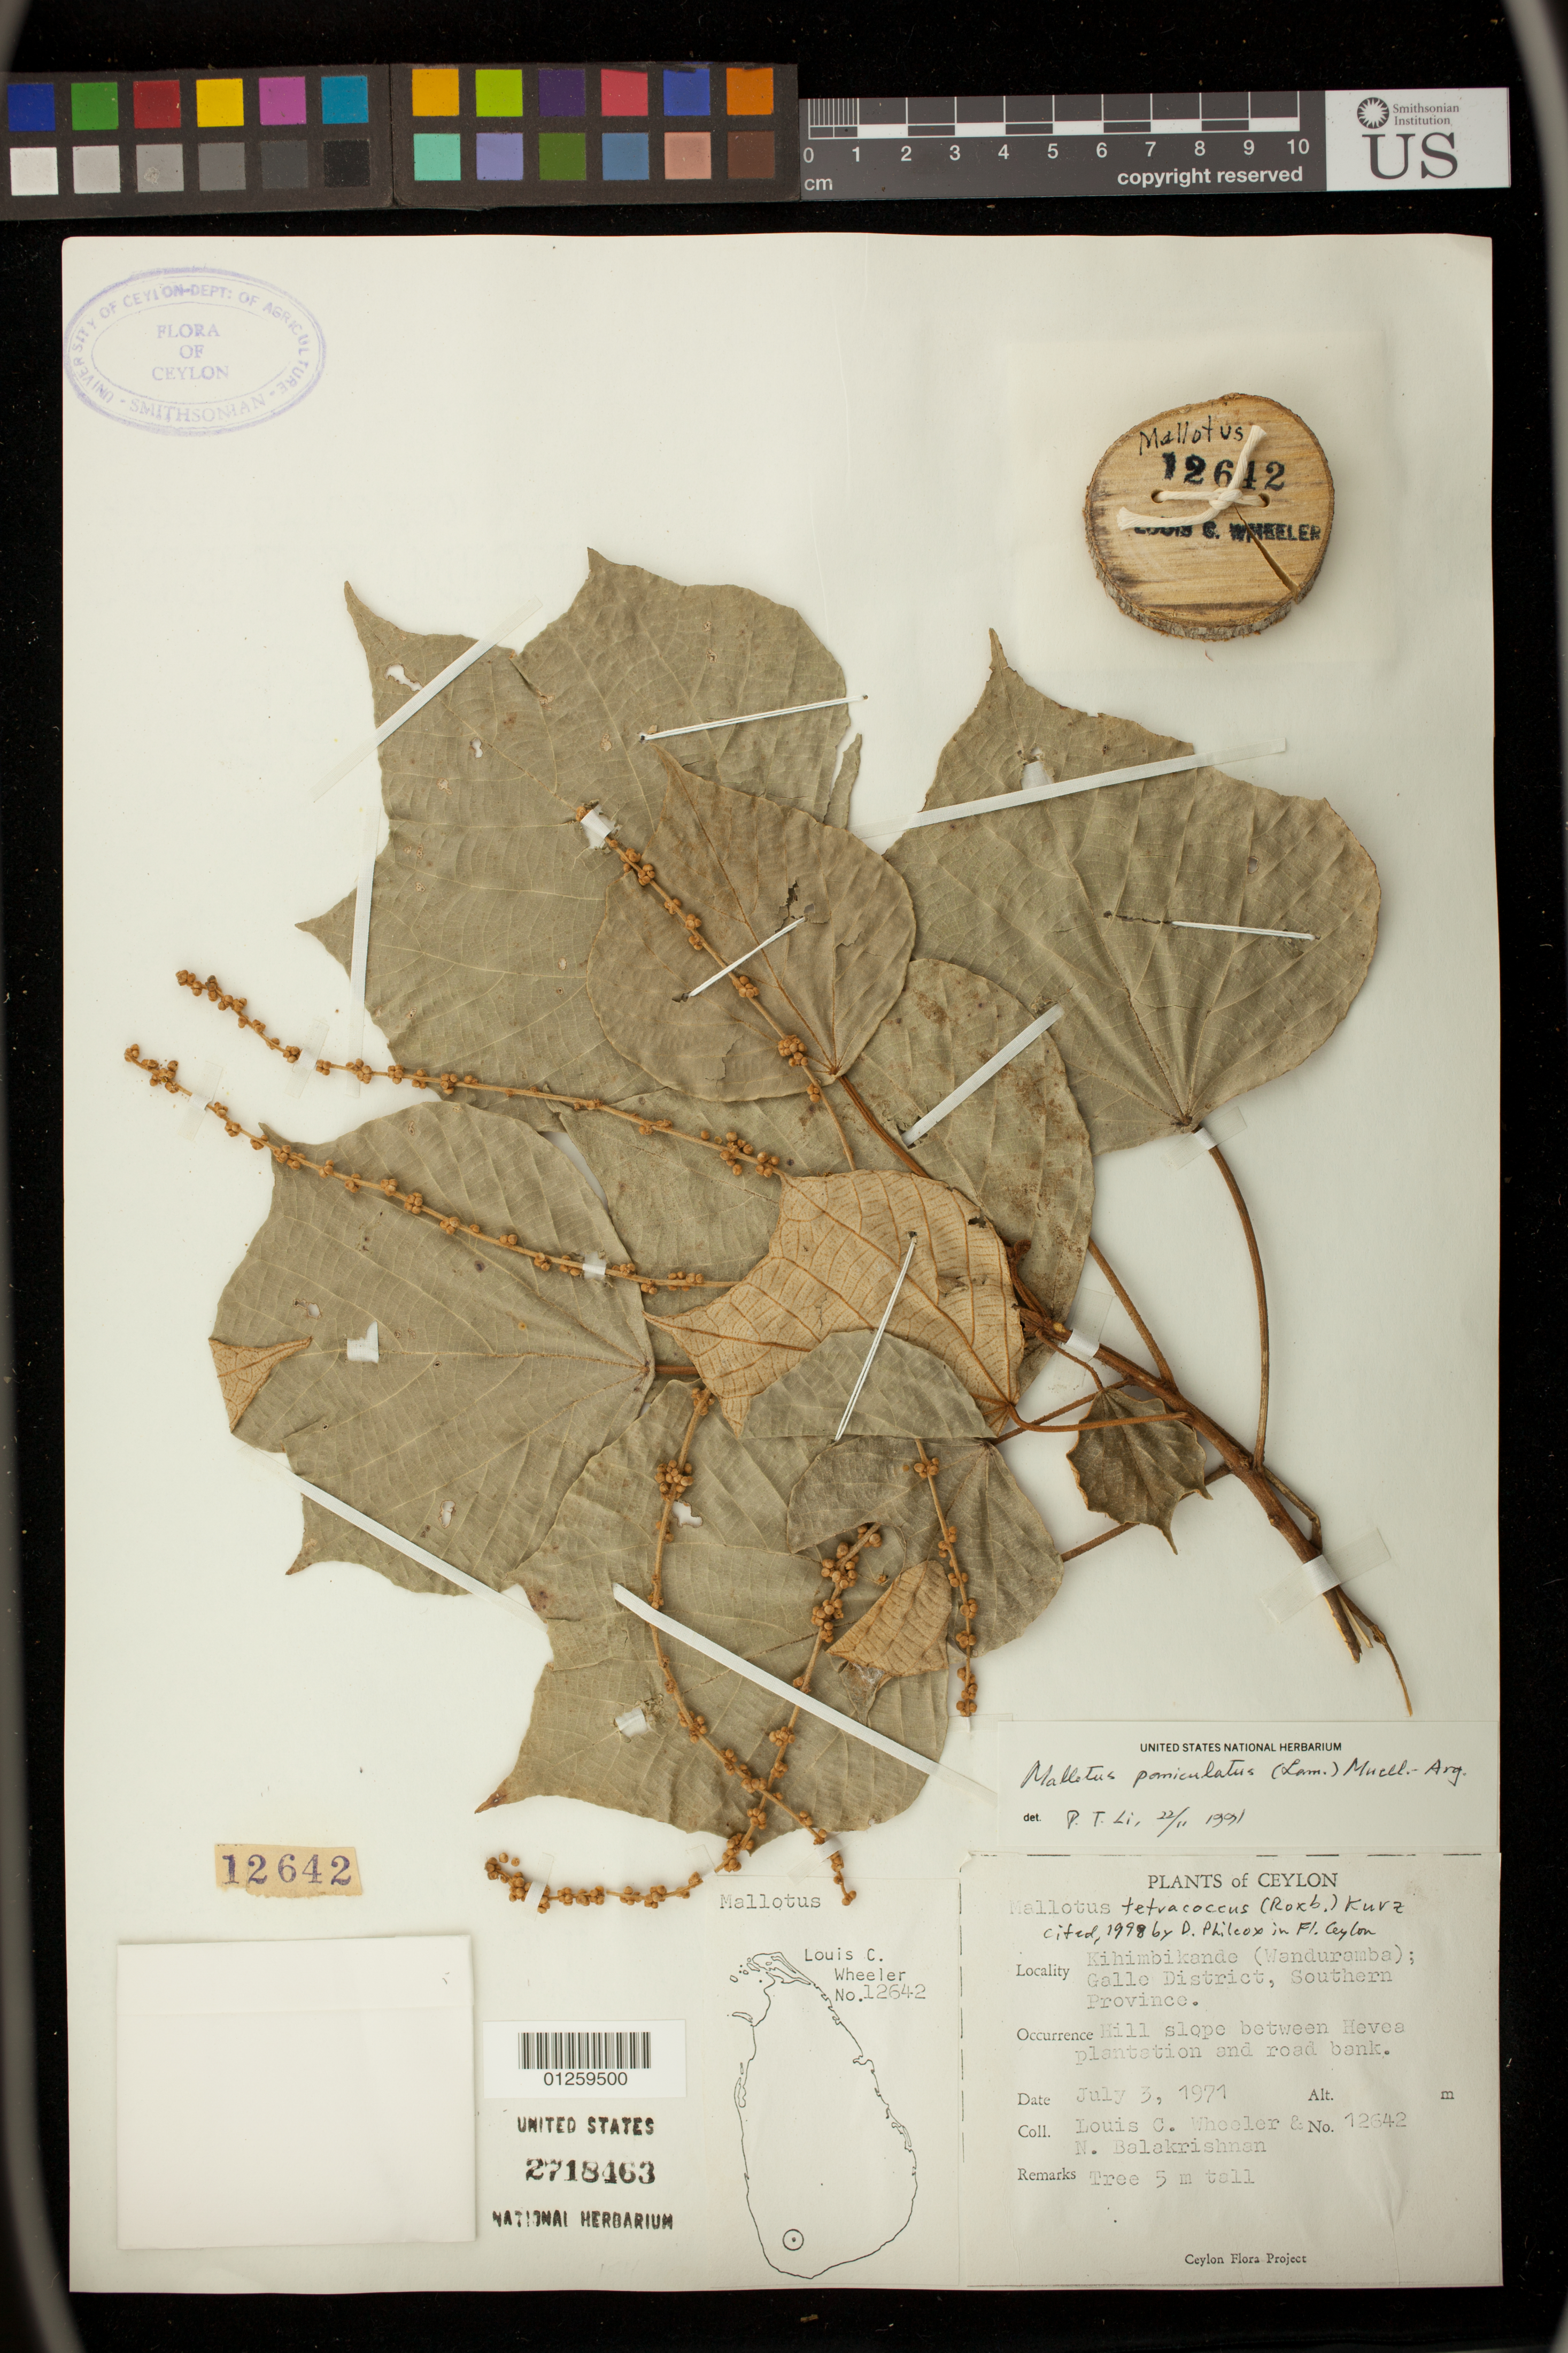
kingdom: Plantae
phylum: Tracheophyta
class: Magnoliopsida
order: Malpighiales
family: Euphorbiaceae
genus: Mallotus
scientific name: Mallotus tetracoccus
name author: (Roxb.) Kurz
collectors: L. C. Wheeler & N. Balakrishnan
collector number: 12642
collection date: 1971-07-03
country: Sri Lanka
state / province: Southern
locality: Kihimbikande (Wandurambe); Galle District, hill slope between Hevea plantation and road bank.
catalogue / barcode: US 2718463